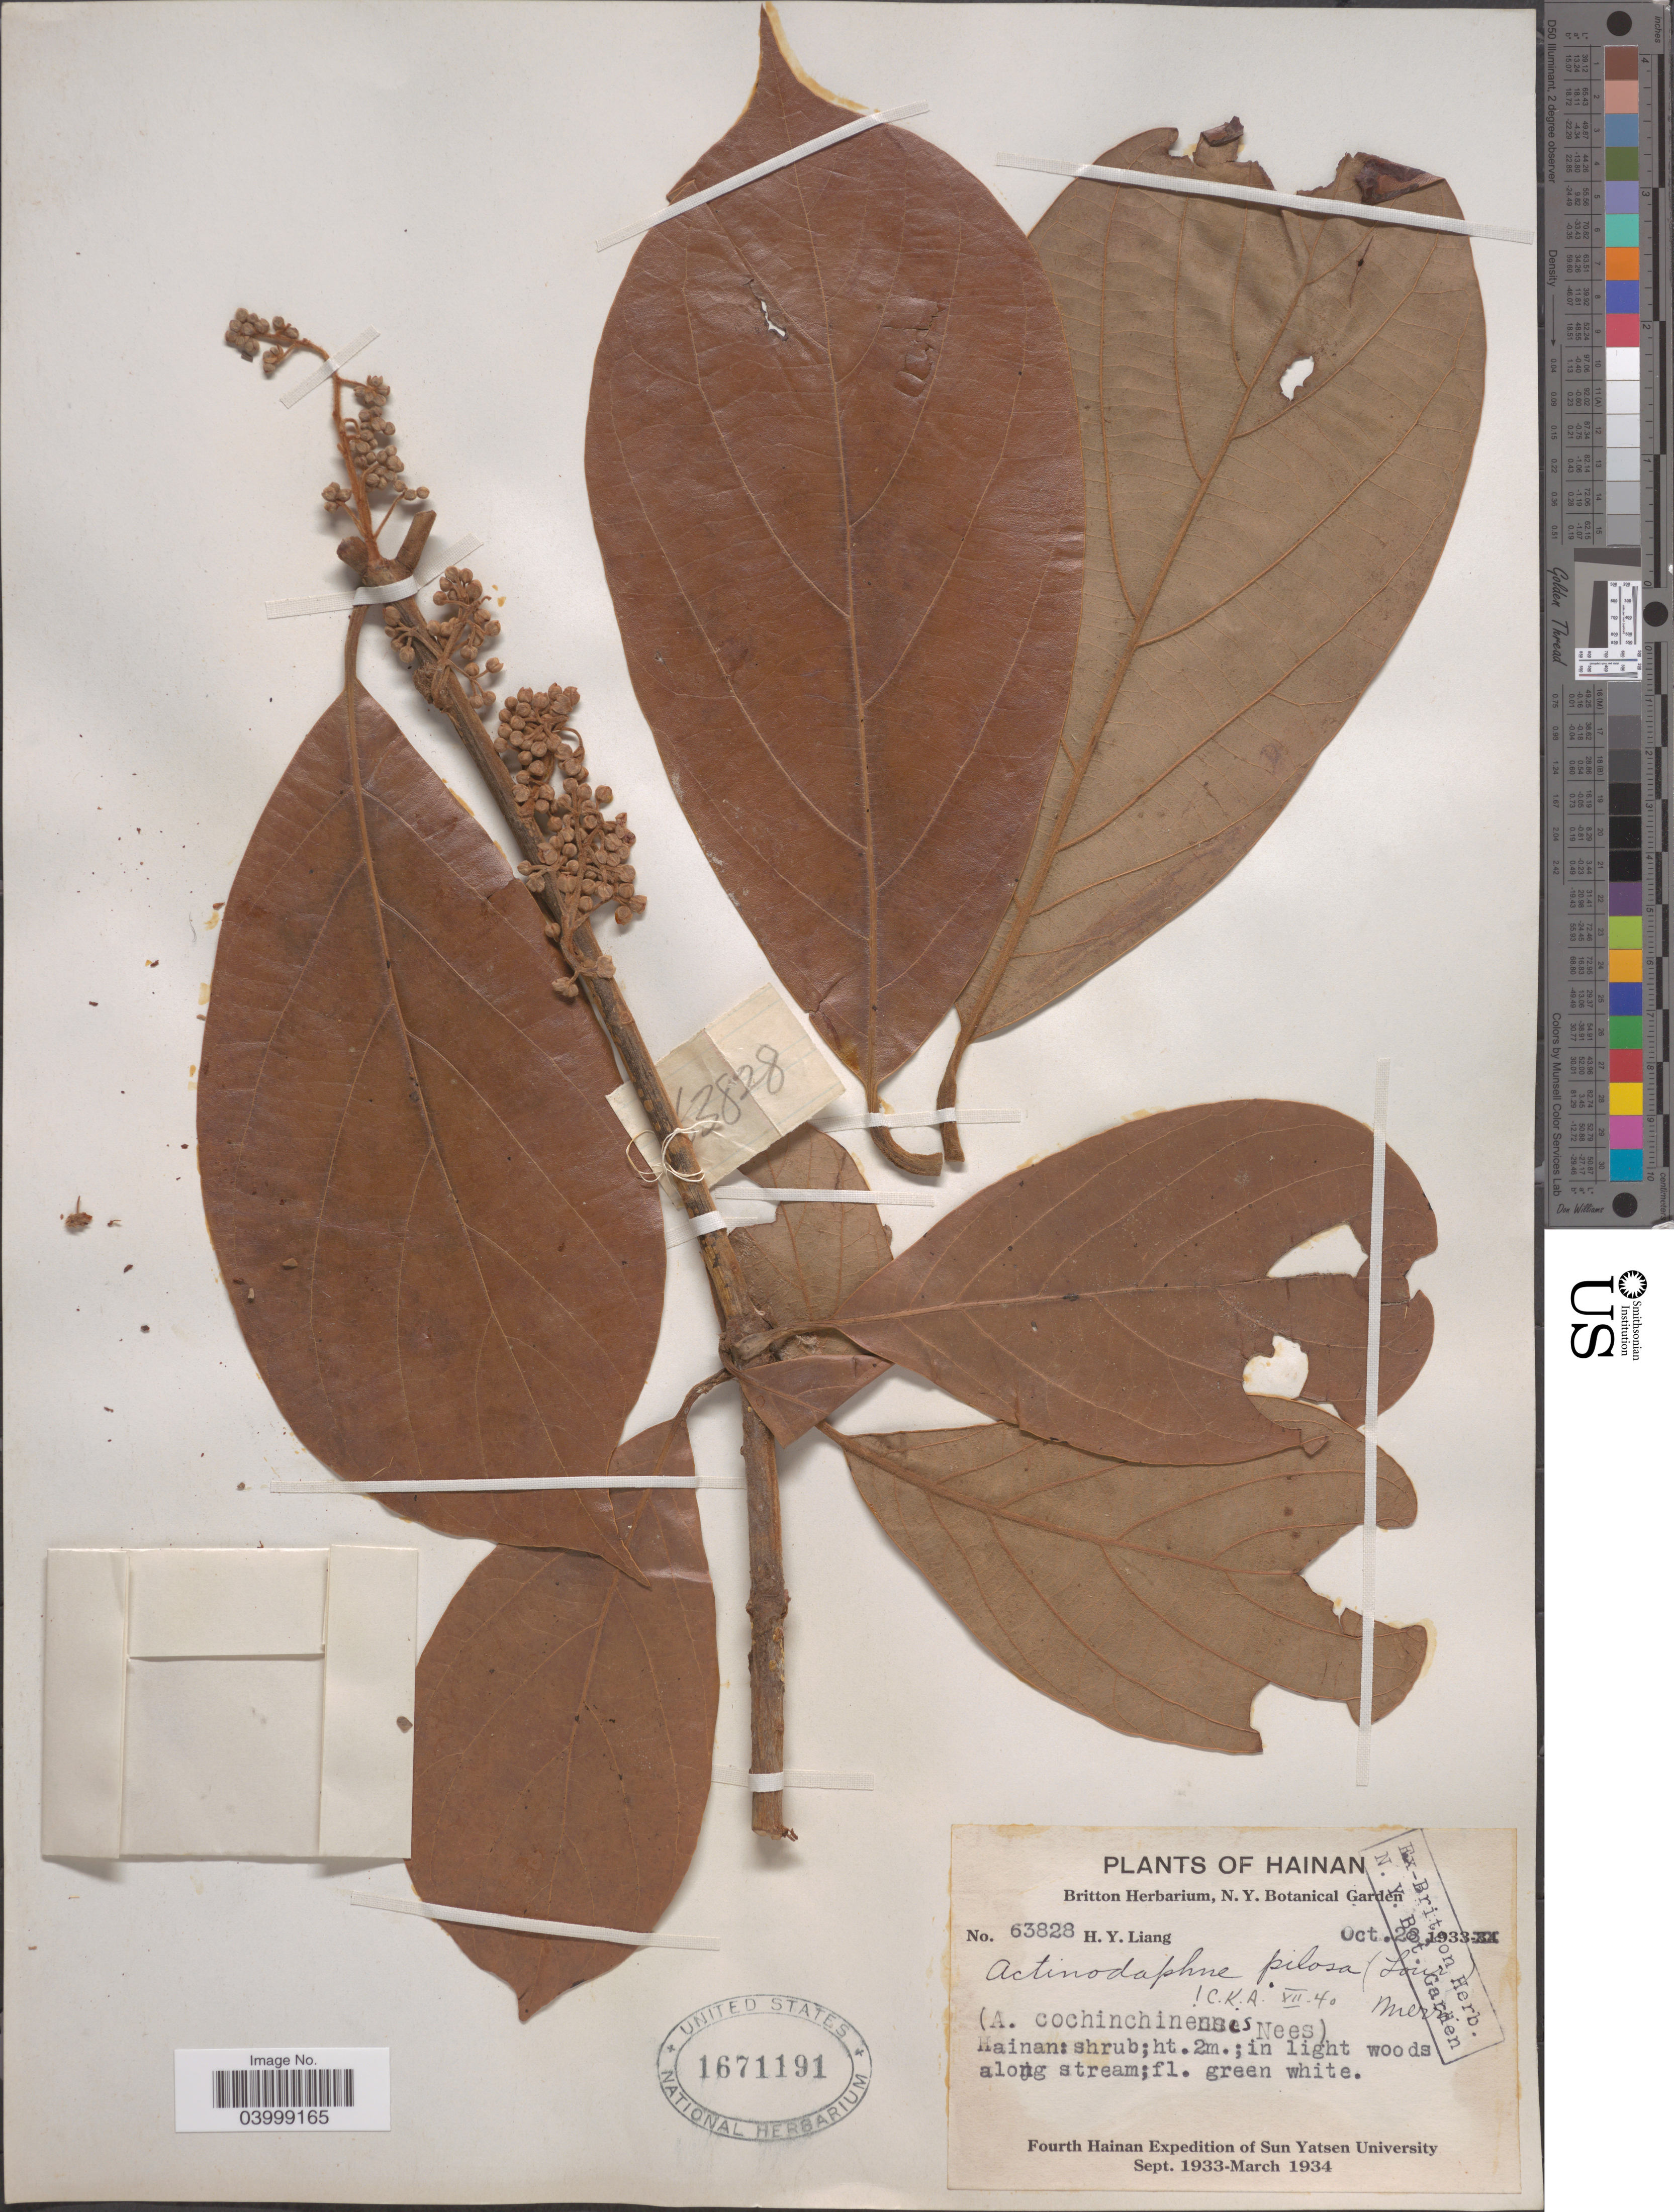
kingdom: Plantae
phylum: Tracheophyta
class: Magnoliopsida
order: Laurales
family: Lauraceae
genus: Actinodaphne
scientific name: Actinodaphne pilosa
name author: (Lour.) Merr.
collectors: H. Y. Liang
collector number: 63828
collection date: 1933-10-28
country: China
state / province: Hainan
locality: In light woods along stream.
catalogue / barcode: US 1671191